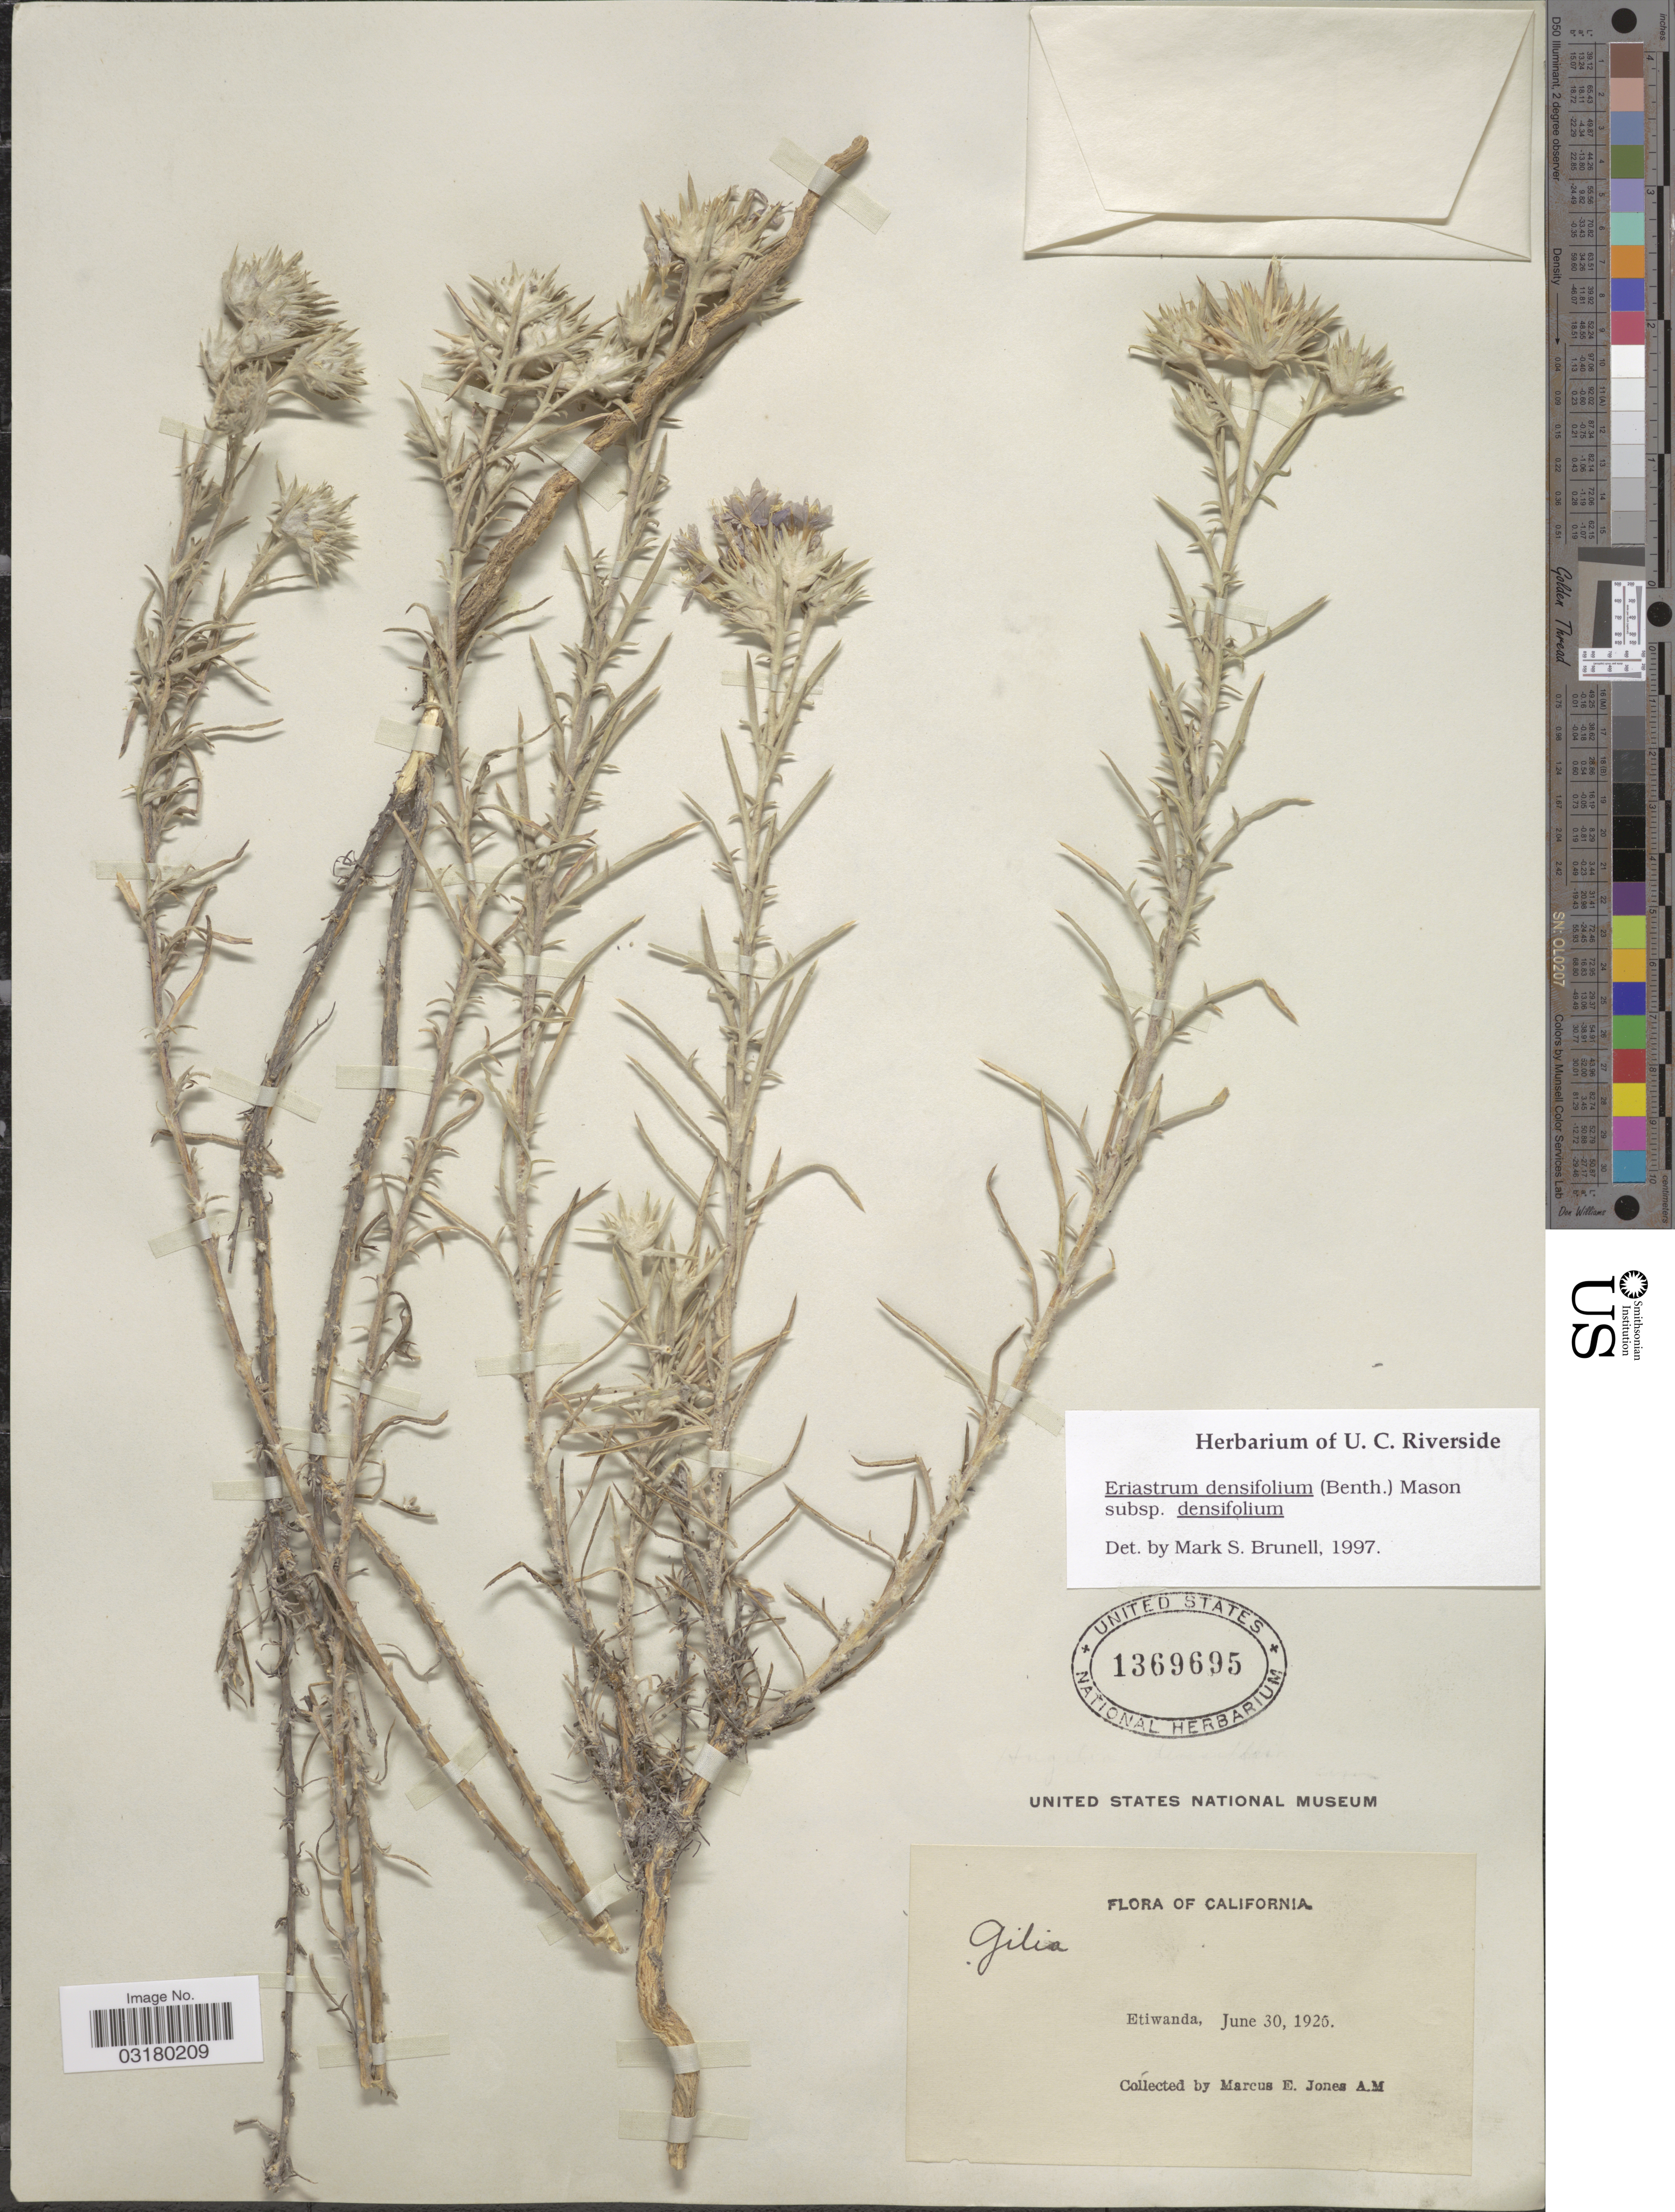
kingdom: Plantae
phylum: Tracheophyta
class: Magnoliopsida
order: Ericales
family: Polemoniaceae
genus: Eriastrum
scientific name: Eriastrum densifolium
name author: (Benth.) H. Mason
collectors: M. E. Jones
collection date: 1926-06-30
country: United States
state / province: California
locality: Etiwanda.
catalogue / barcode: US 1369695